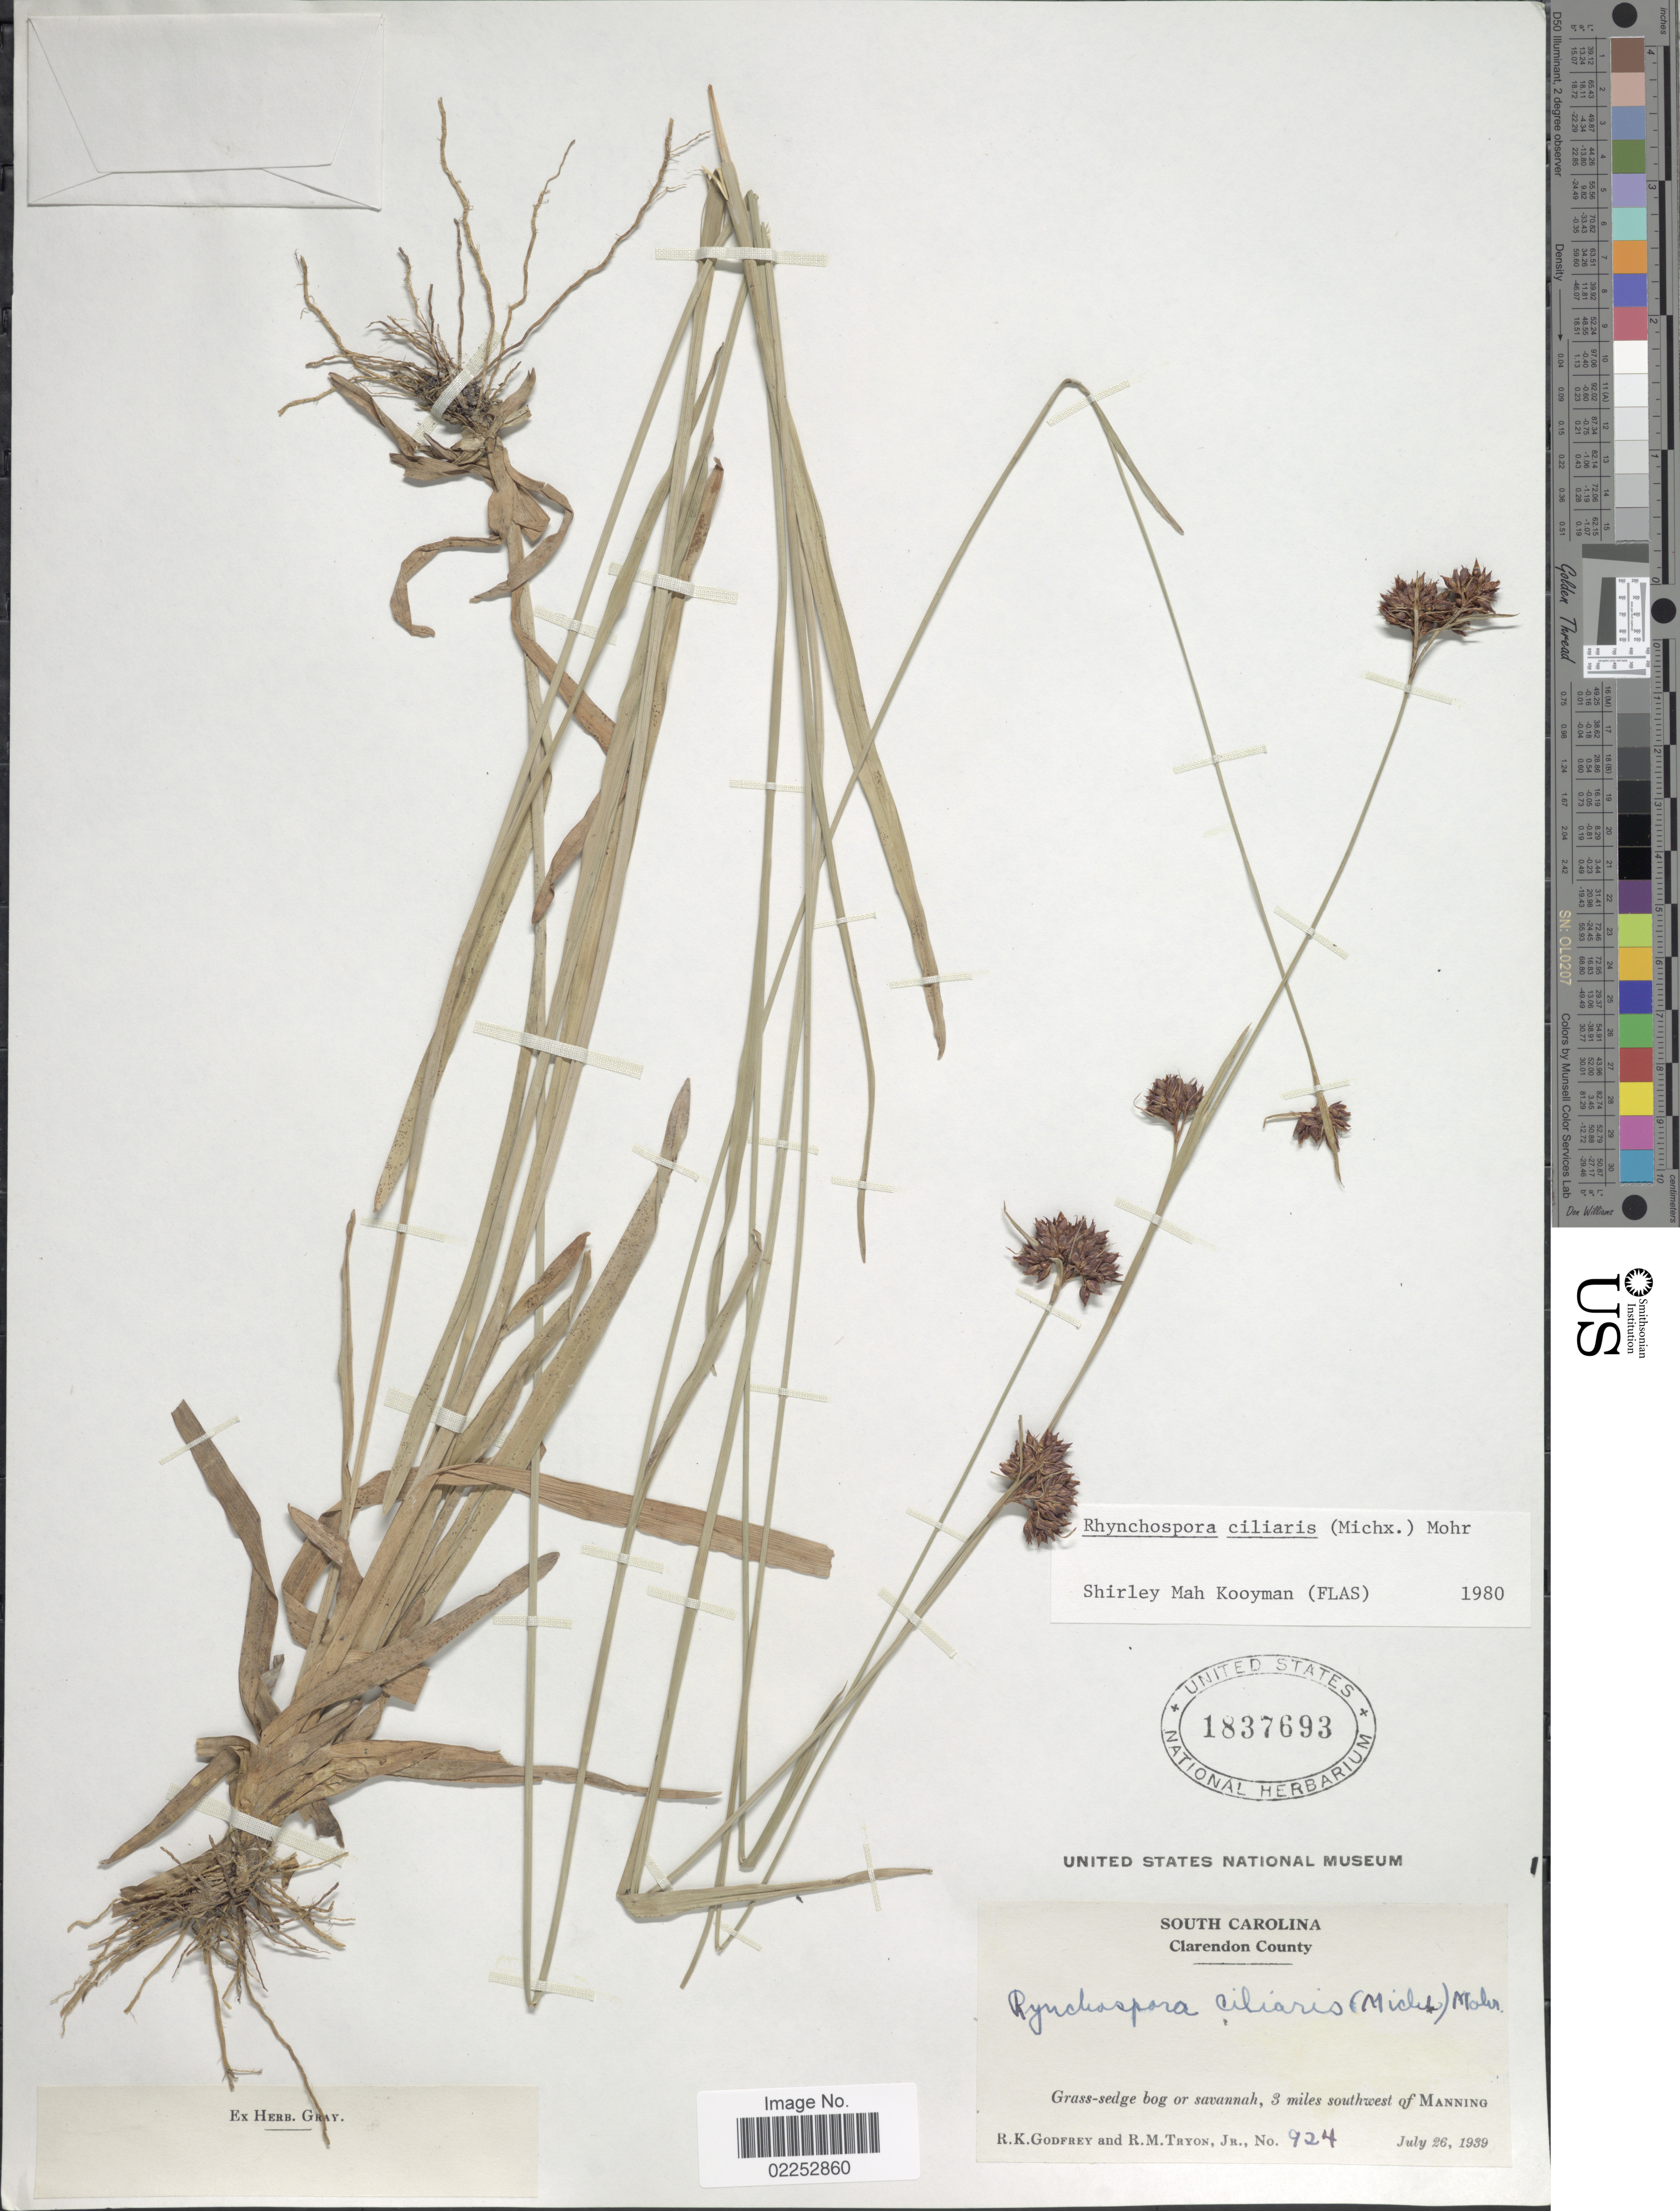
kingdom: Plantae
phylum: Tracheophyta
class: Liliopsida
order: Poales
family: Cyperaceae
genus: Rhynchospora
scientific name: Rhynchospora ciliaris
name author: (Michx.) C. Mohr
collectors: R. K. Godfrey & R. M. Tryon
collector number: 924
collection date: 1939-07-26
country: United States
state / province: South Carolina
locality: Clarendon County. 3 miles southwest of Manning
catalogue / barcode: US 1837693